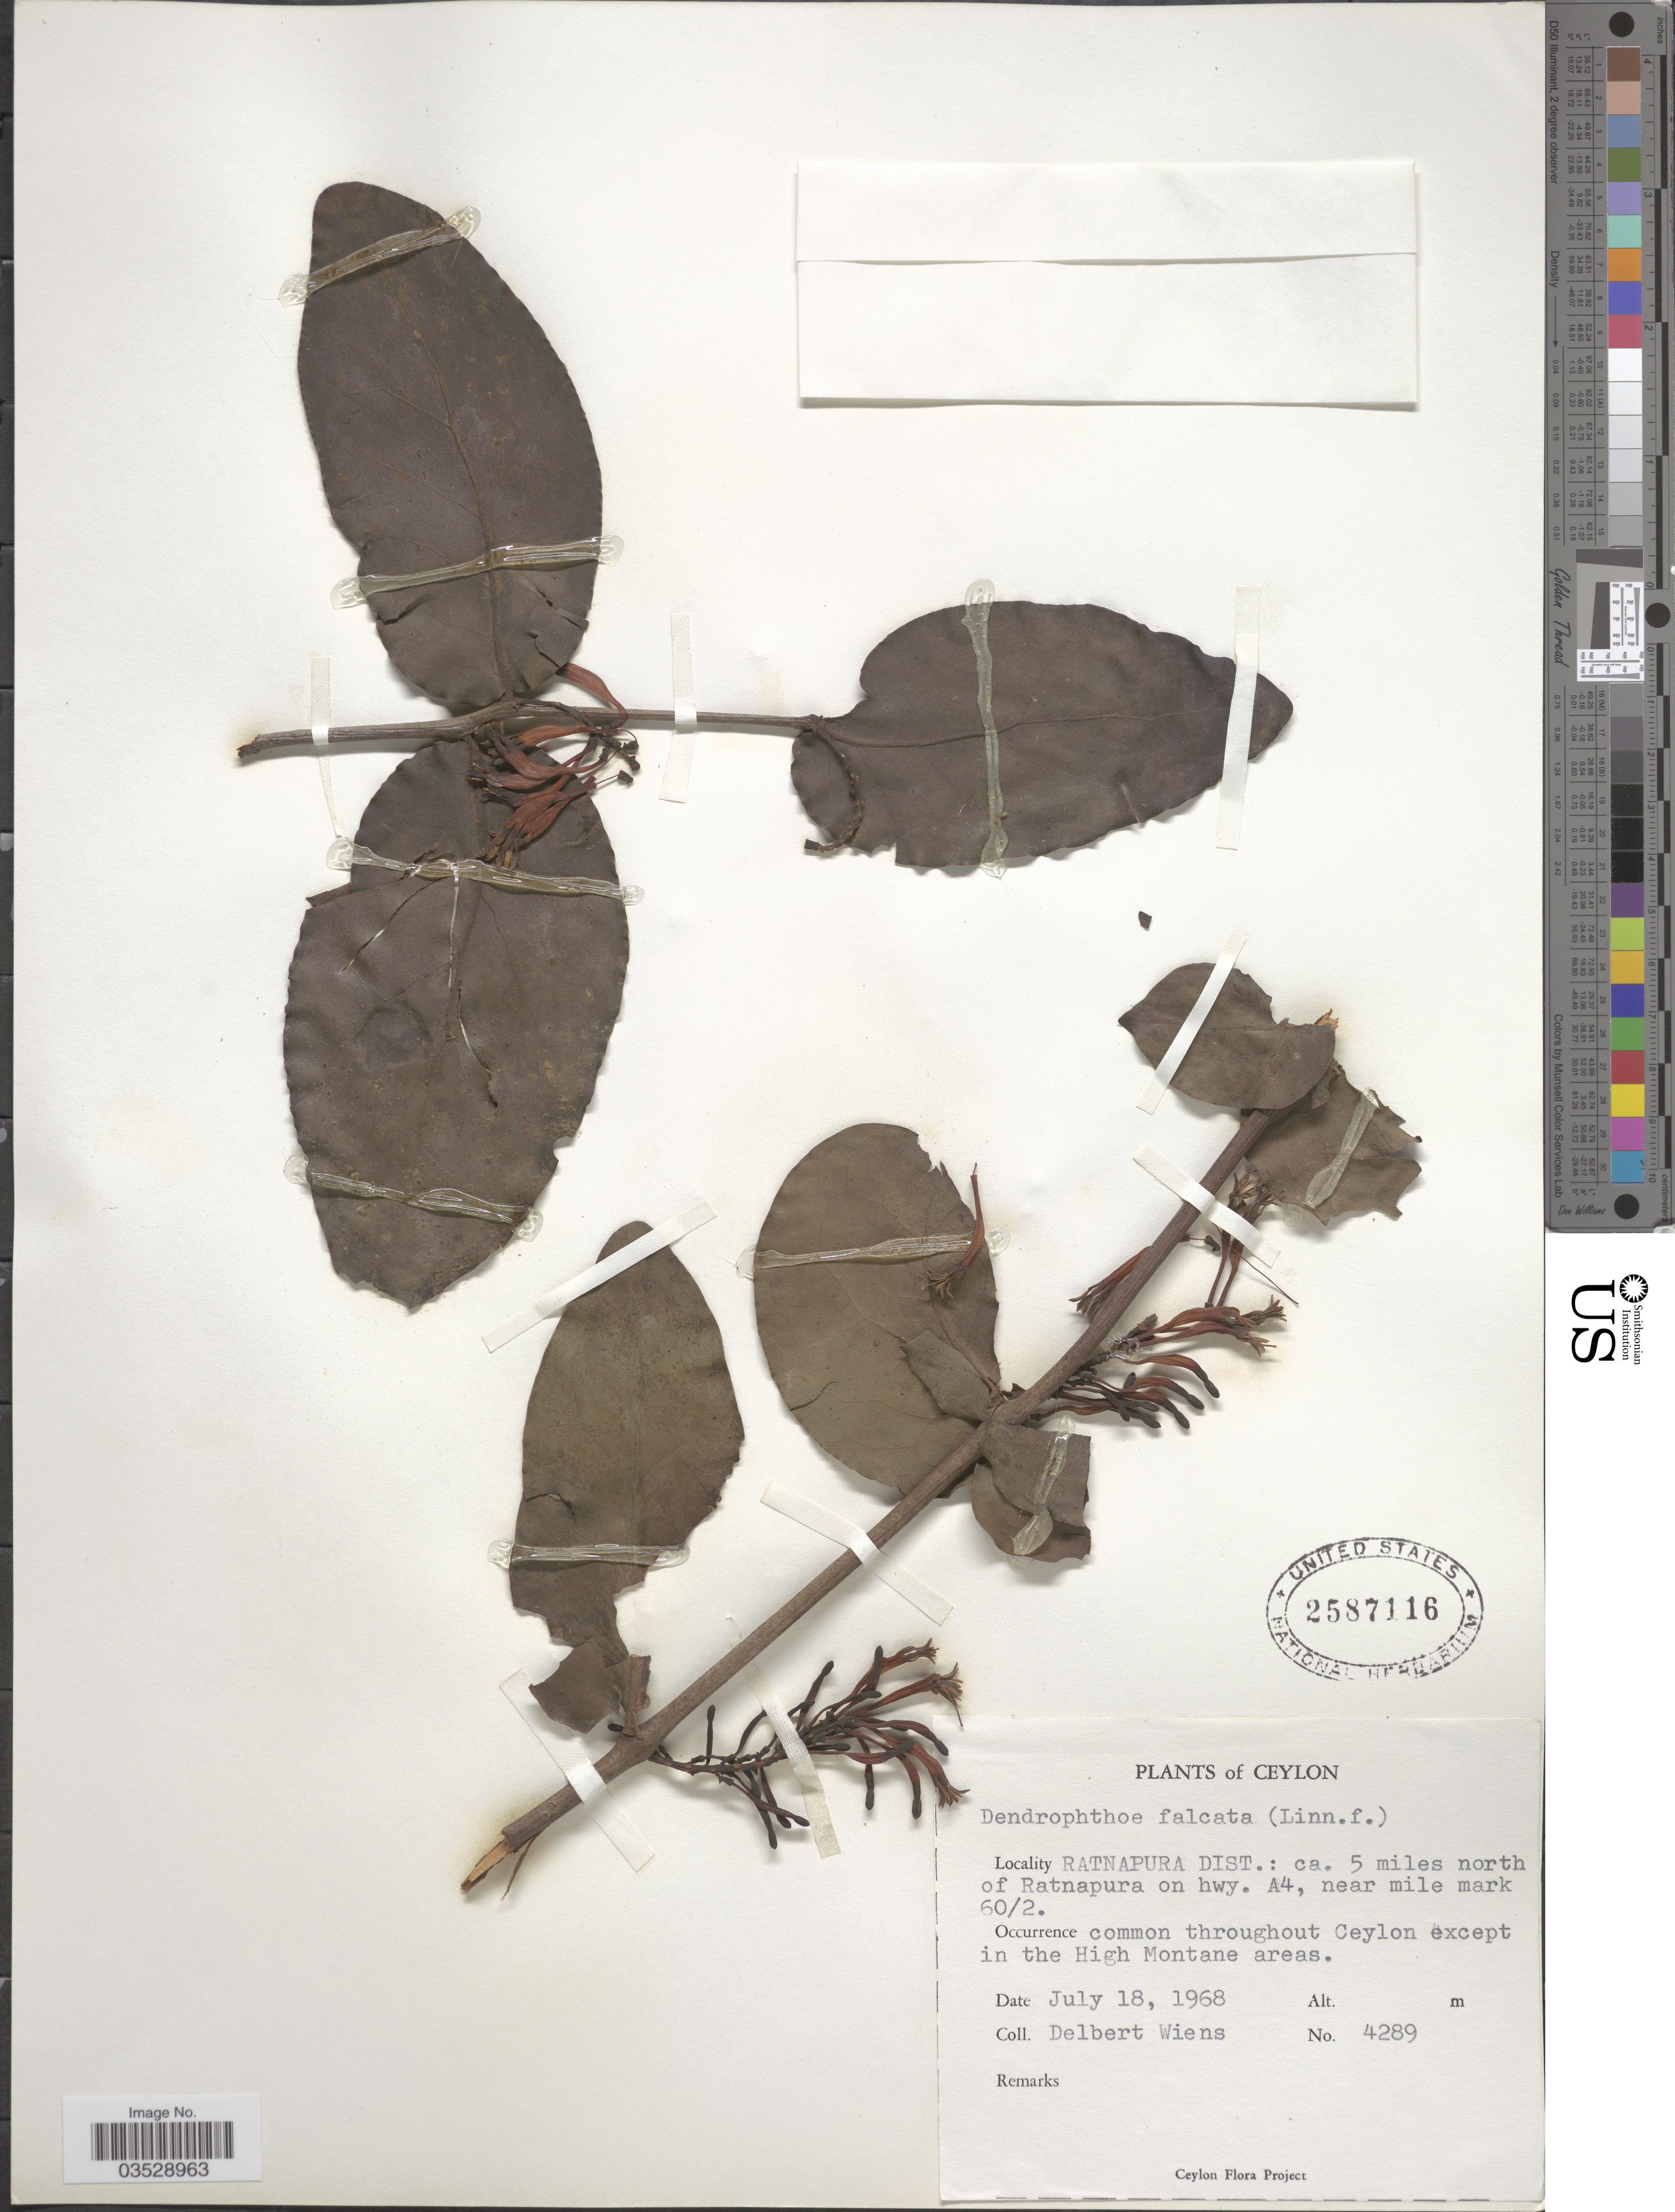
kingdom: Plantae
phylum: Tracheophyta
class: Magnoliopsida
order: Santalales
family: Loranthaceae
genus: Dendrophthoe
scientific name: Dendrophthoe falcata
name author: (L. f.) Ettingsh.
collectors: D. Wiens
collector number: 4289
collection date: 1968-07-18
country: Sri Lanka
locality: Ceylon. Ratnapura Dist.: ca. 5 miles north of Ratnapura on hwy. A4, near mile mark 60/2. Common throughout Ceylon except in the High Montane areas.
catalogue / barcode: US 2587116